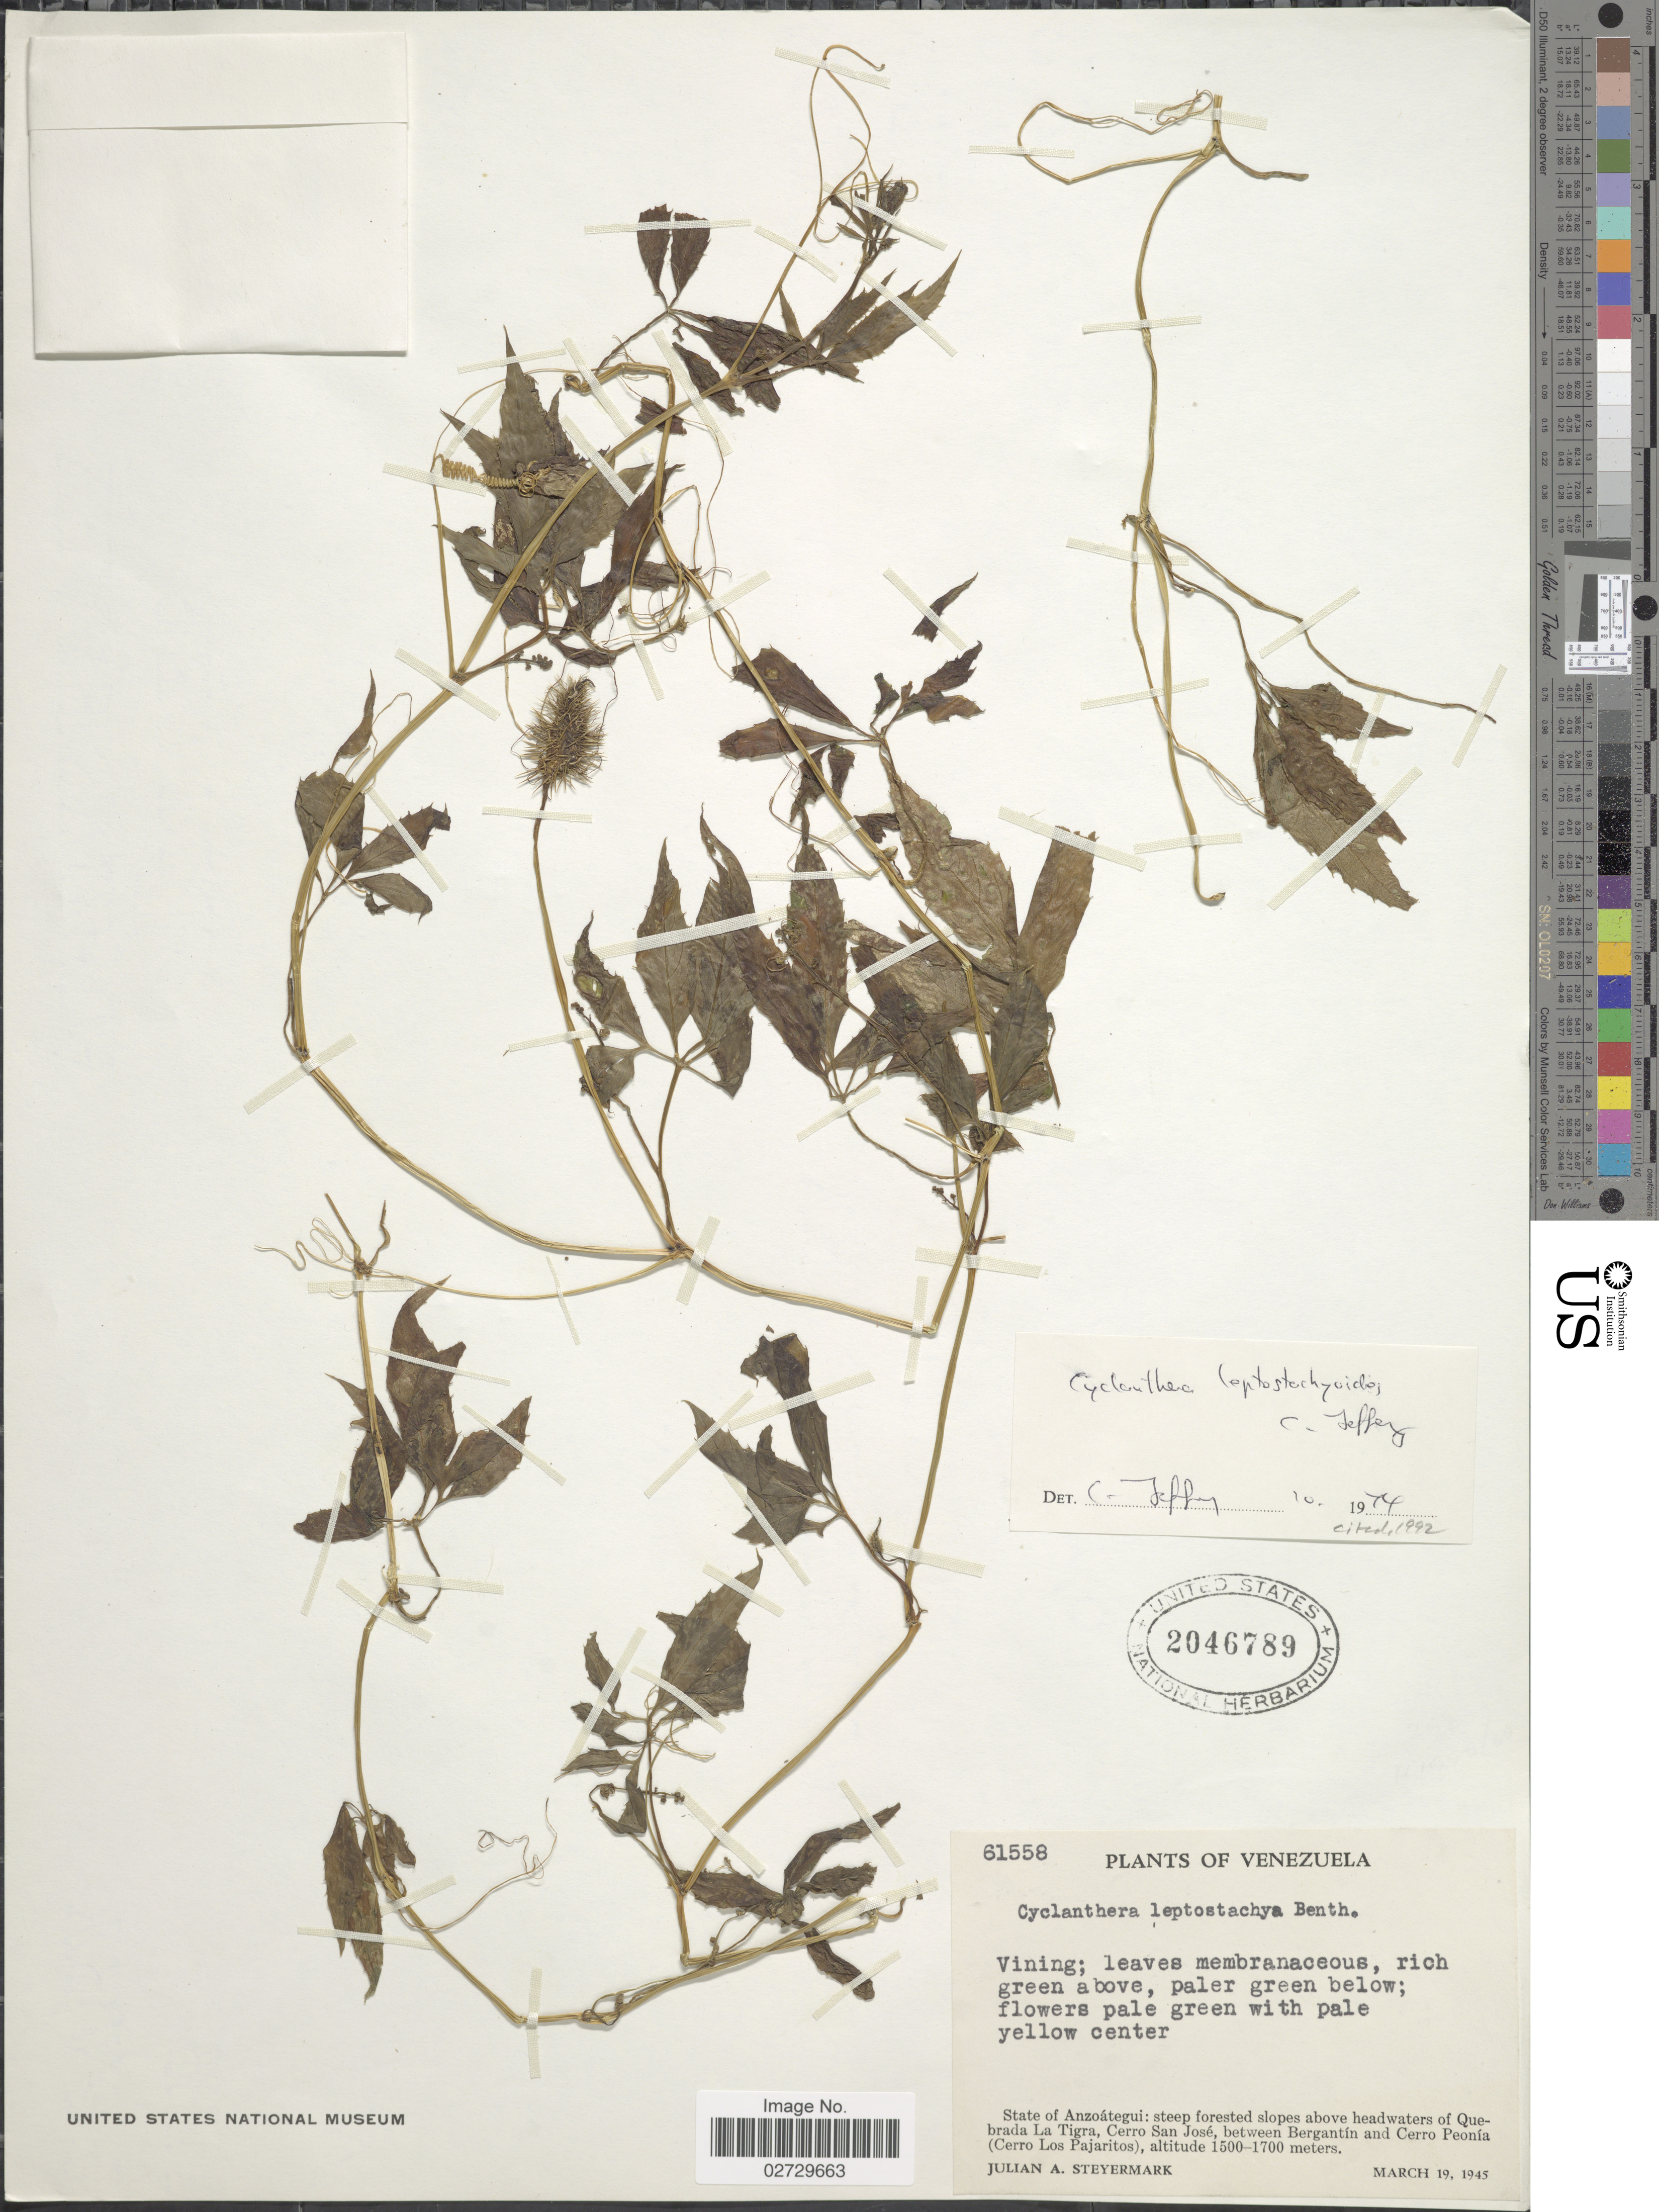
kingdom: Plantae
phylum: Tracheophyta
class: Magnoliopsida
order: Cucurbitales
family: Cucurbitaceae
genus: Cyclanthera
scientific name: Cyclanthera leptostachyoides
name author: C. Jeffrey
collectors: J. Steyermark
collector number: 61558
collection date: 1945-03-19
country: Venezuela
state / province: Anzoategui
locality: Steep forested slopes above headwaters of Quebrada La Tigra, Cerro San Jose, between Bergantin and Cerro Peonia (cerro Los Pajaritos)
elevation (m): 1500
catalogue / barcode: US 2046789